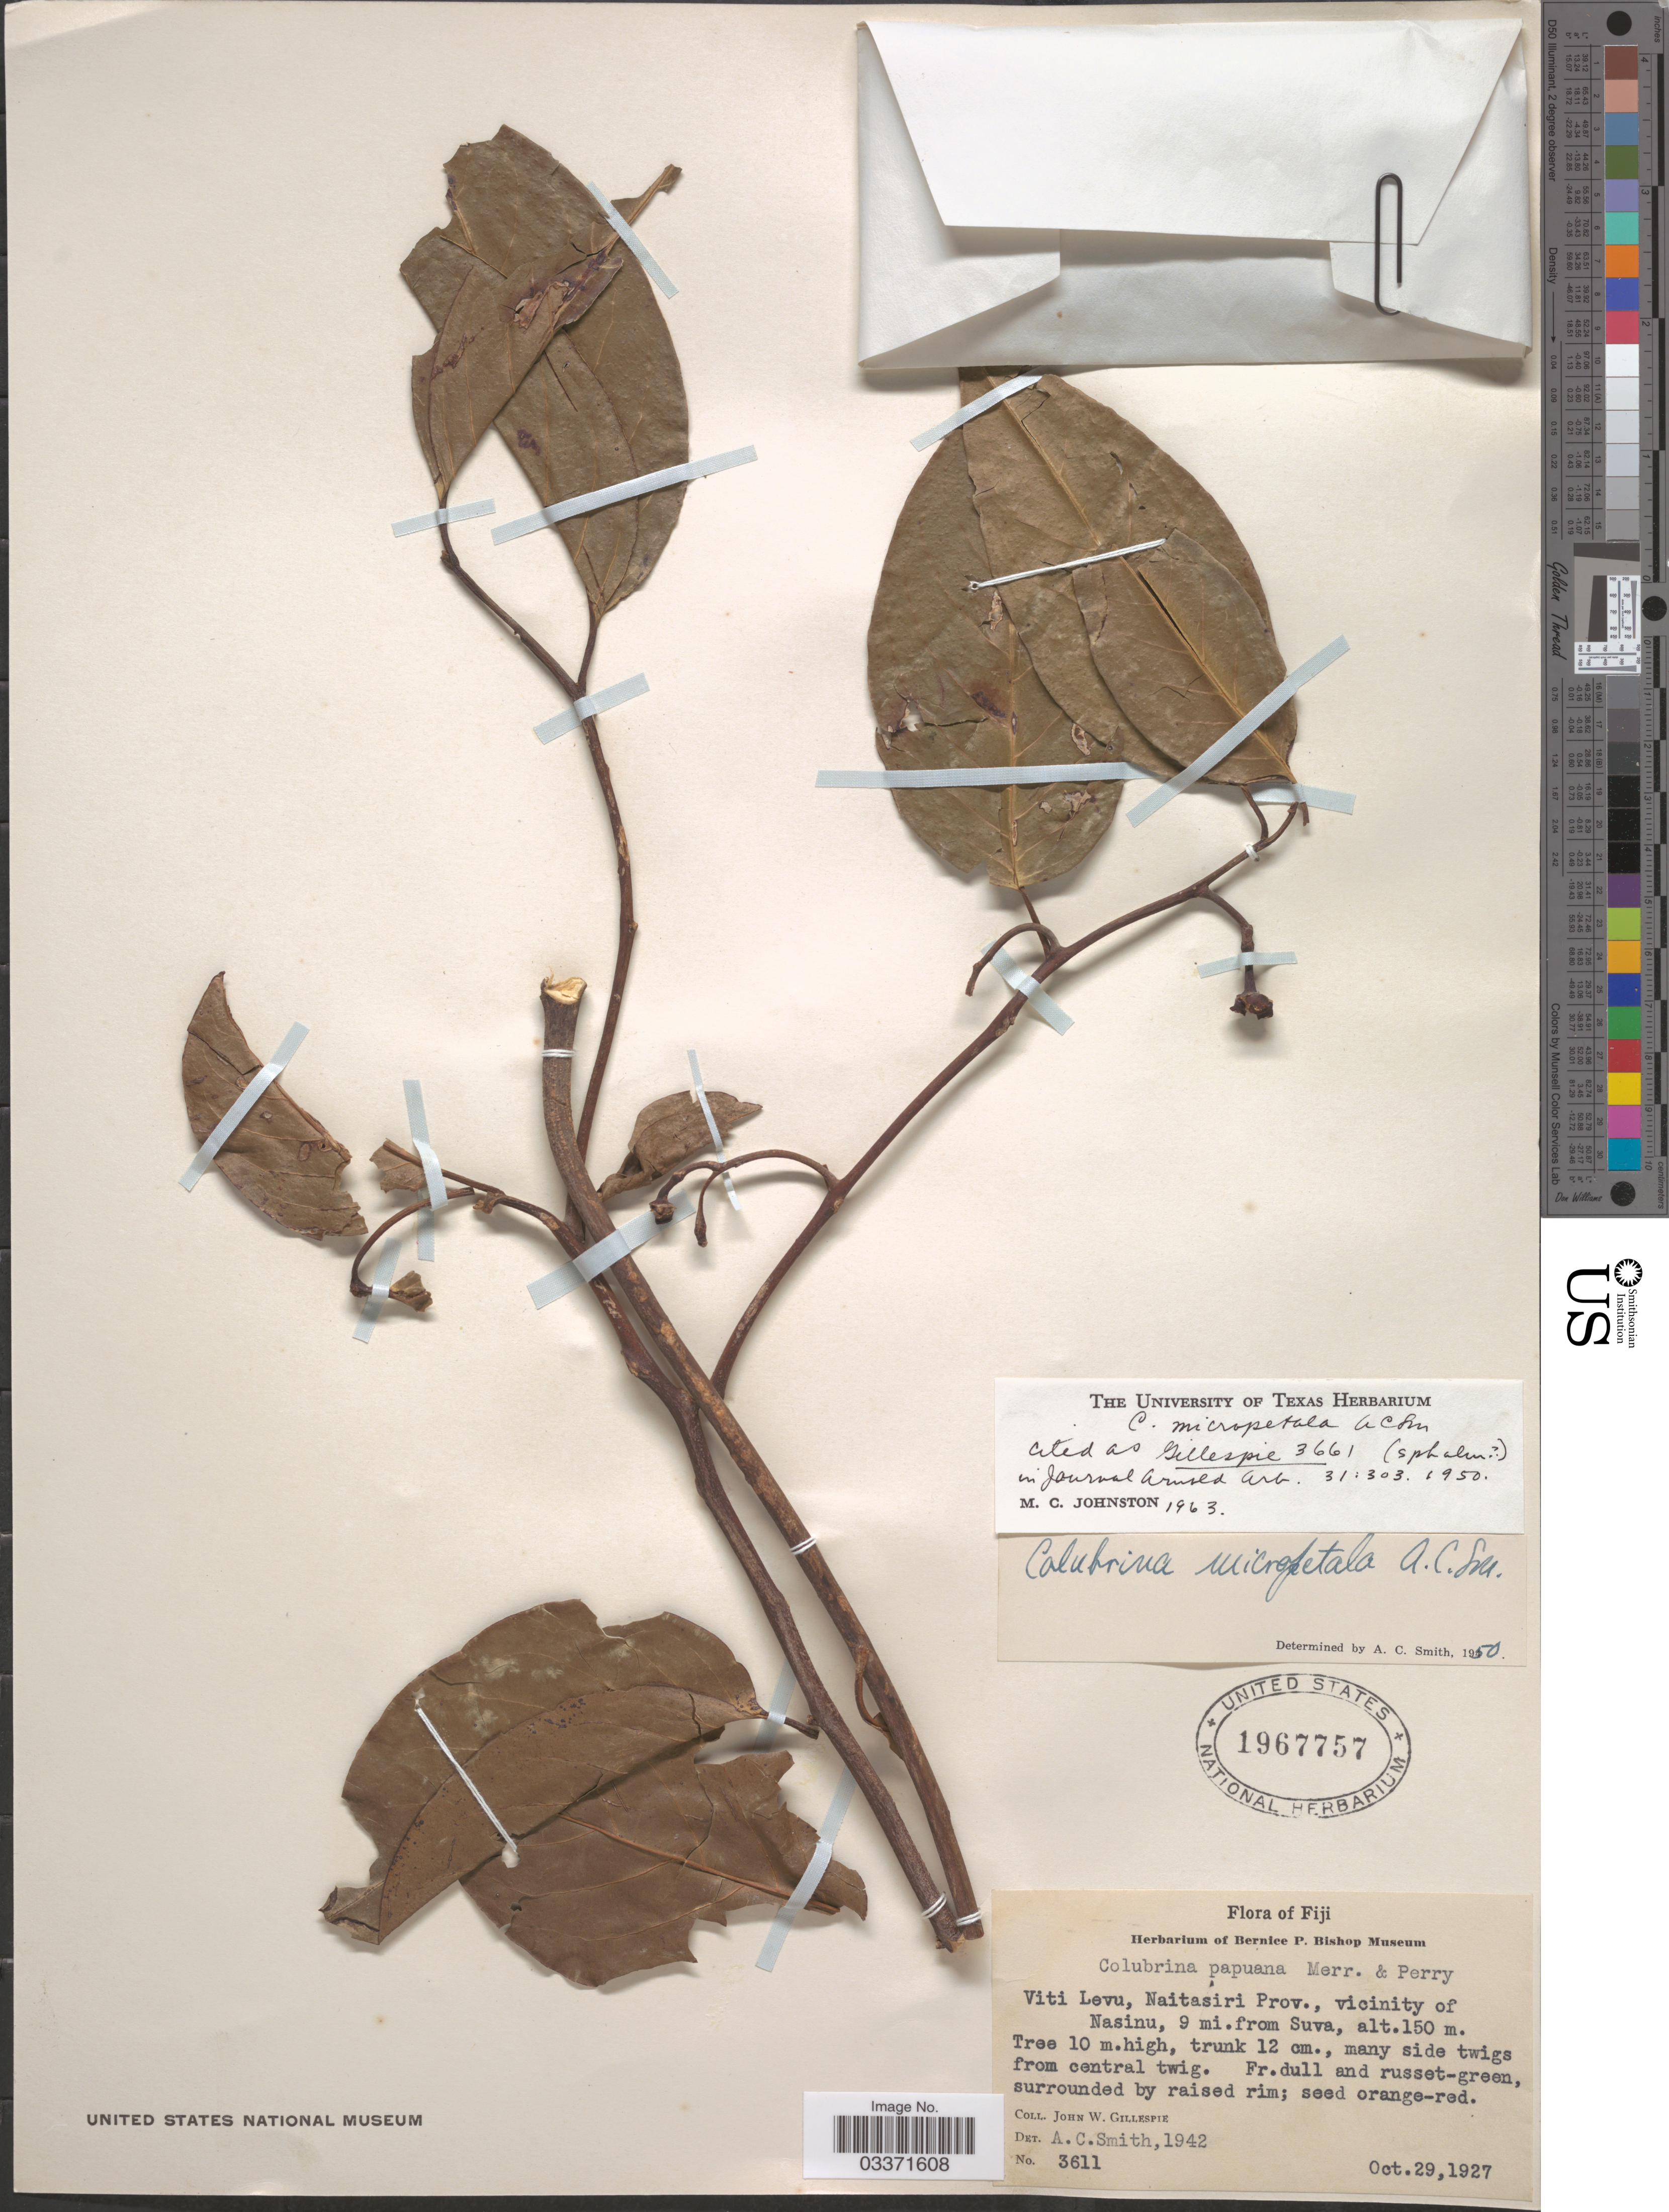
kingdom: Plantae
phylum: Tracheophyta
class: Magnoliopsida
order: Rosales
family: Rhamnaceae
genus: Colubrina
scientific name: Colubrina micropetala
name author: A.C. Sm.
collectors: J. W. Gillespie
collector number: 3611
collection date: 1927-10-29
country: Fiji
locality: Viti Levu, Naitasiri Prov., vicinity of Nasinu, 9 mi. from Suva.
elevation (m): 150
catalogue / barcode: US 1967757